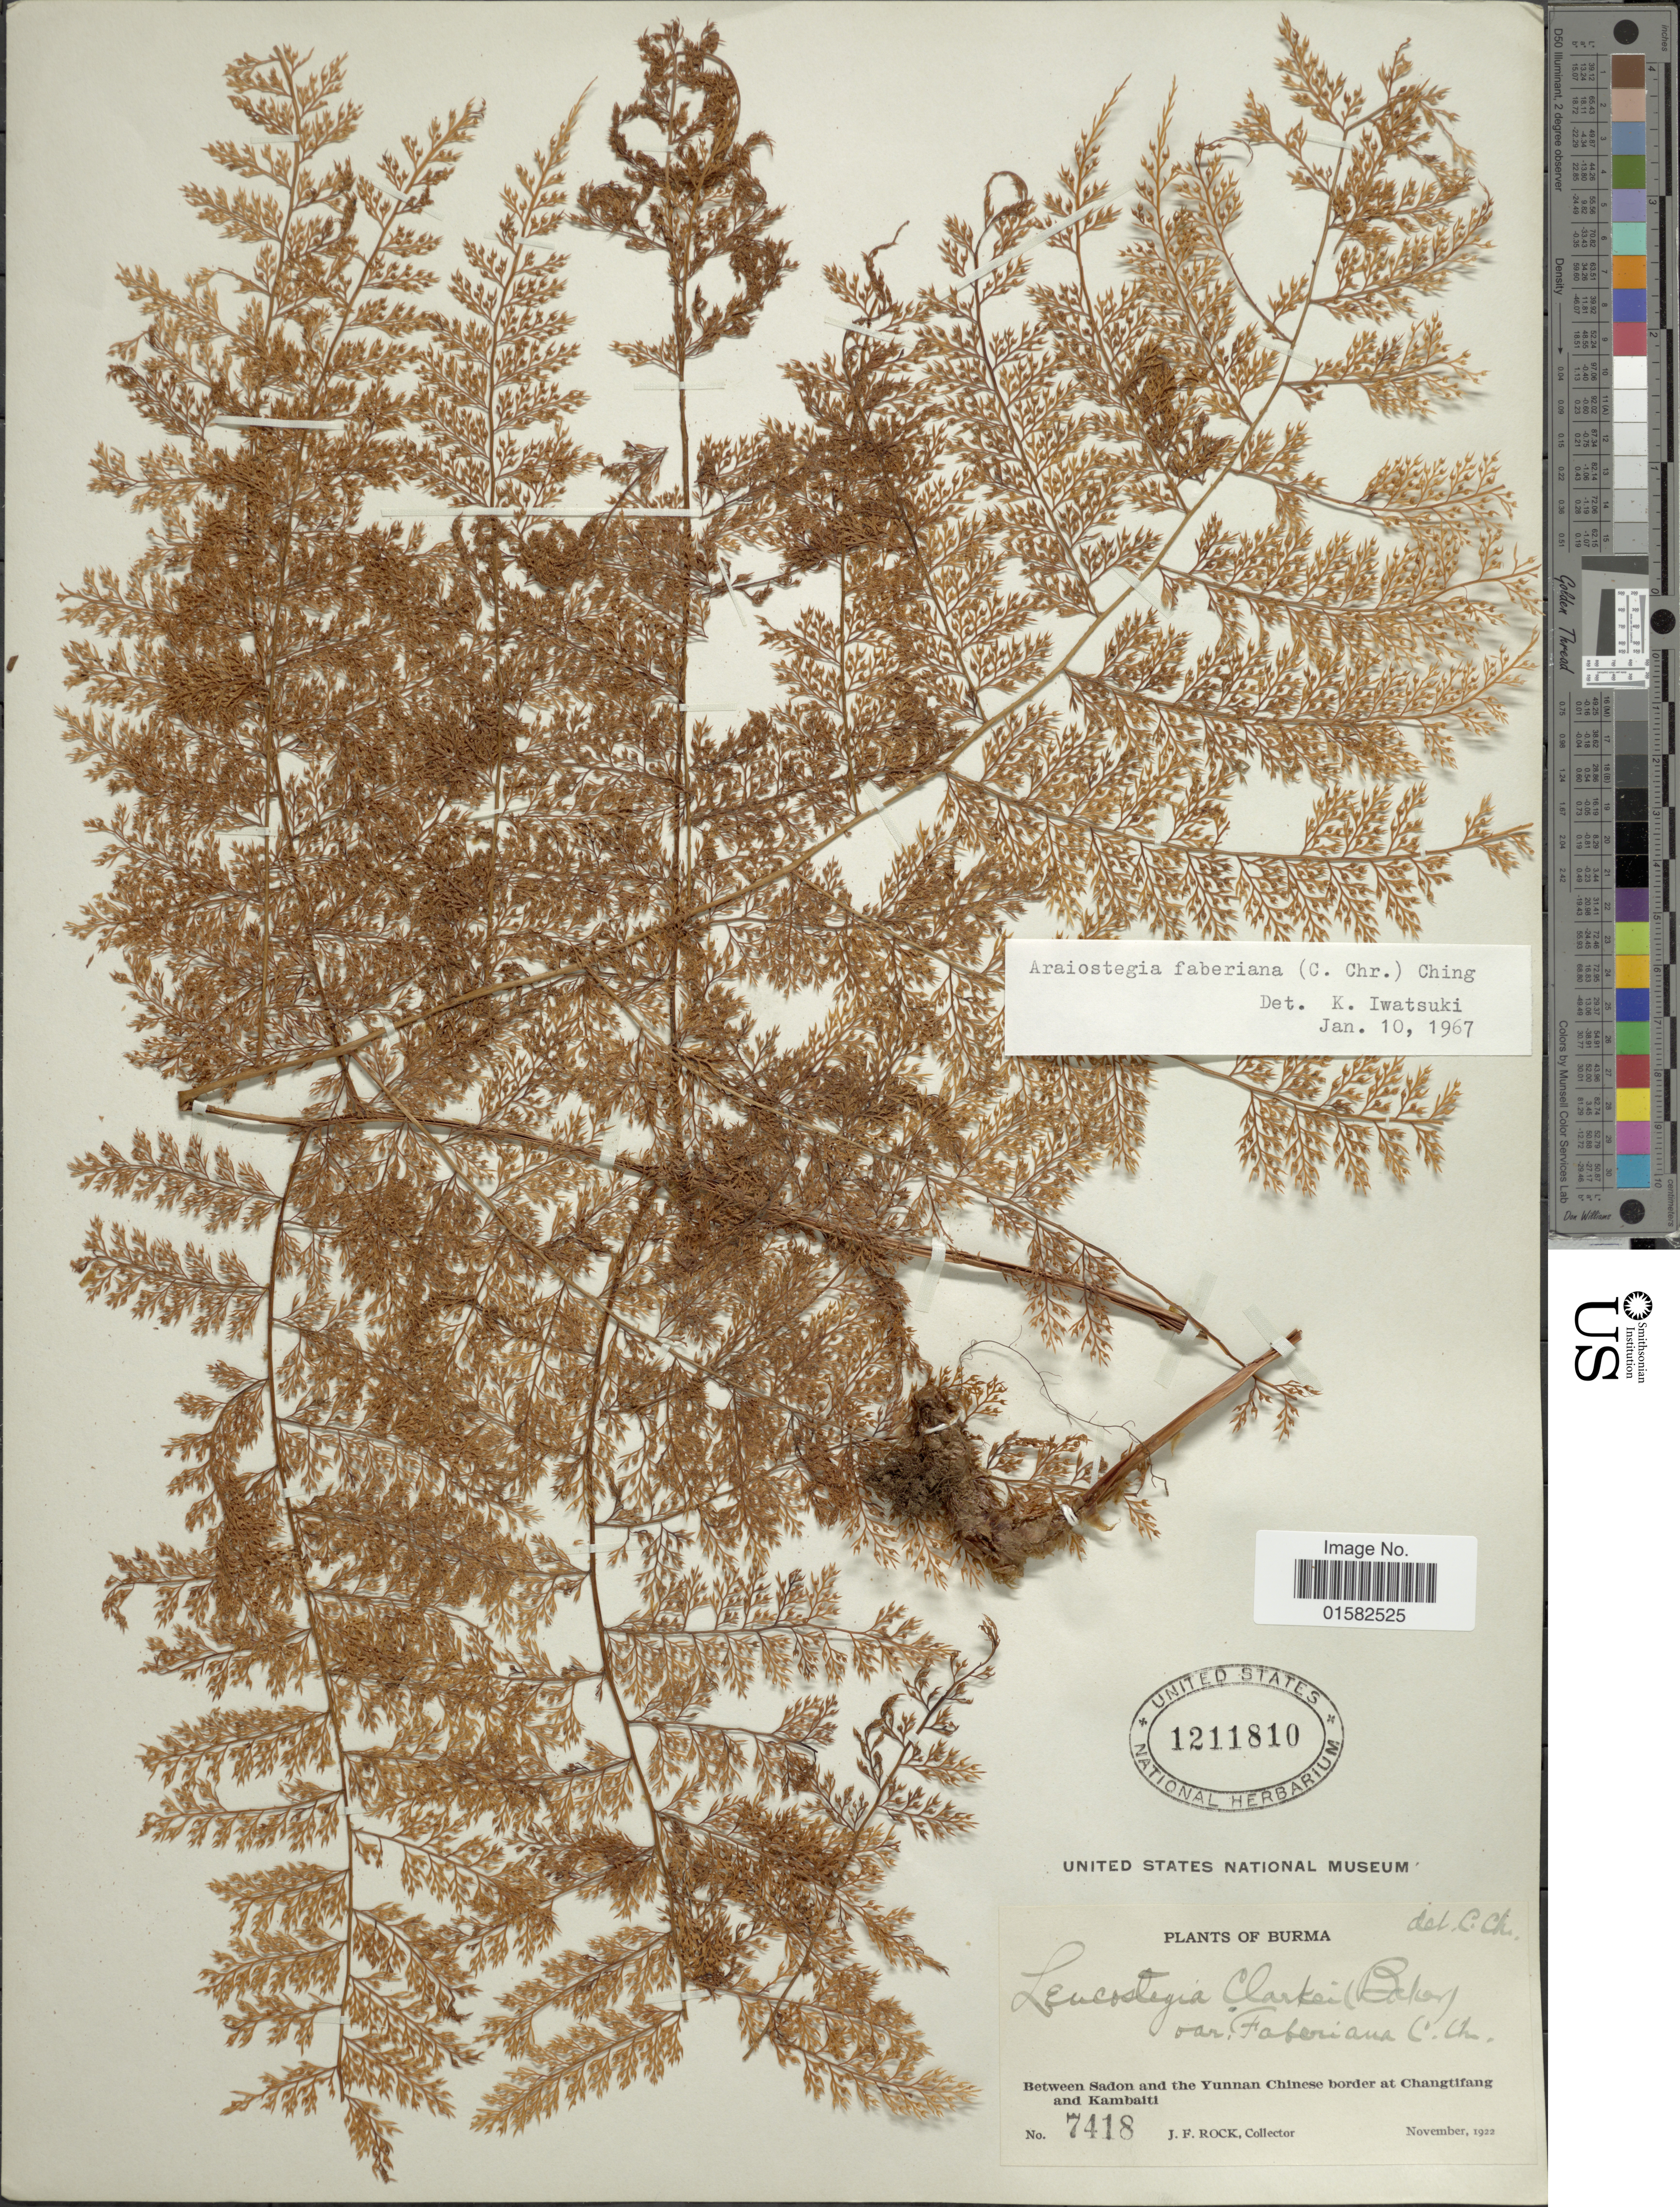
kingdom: Plantae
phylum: Tracheophyta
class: Polypodiopsida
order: Polypodiales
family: Davalliaceae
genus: Araiostegiella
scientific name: Araiostegiella faberiana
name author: (C. Chr.) M. Kato & Tsutsumi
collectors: J. Rock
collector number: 7418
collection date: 1922-11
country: China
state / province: Yunnan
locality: Burma, Between Sadon and the Yunnan Chinese border at Changtifang and Kambaiti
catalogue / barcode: US 1211810